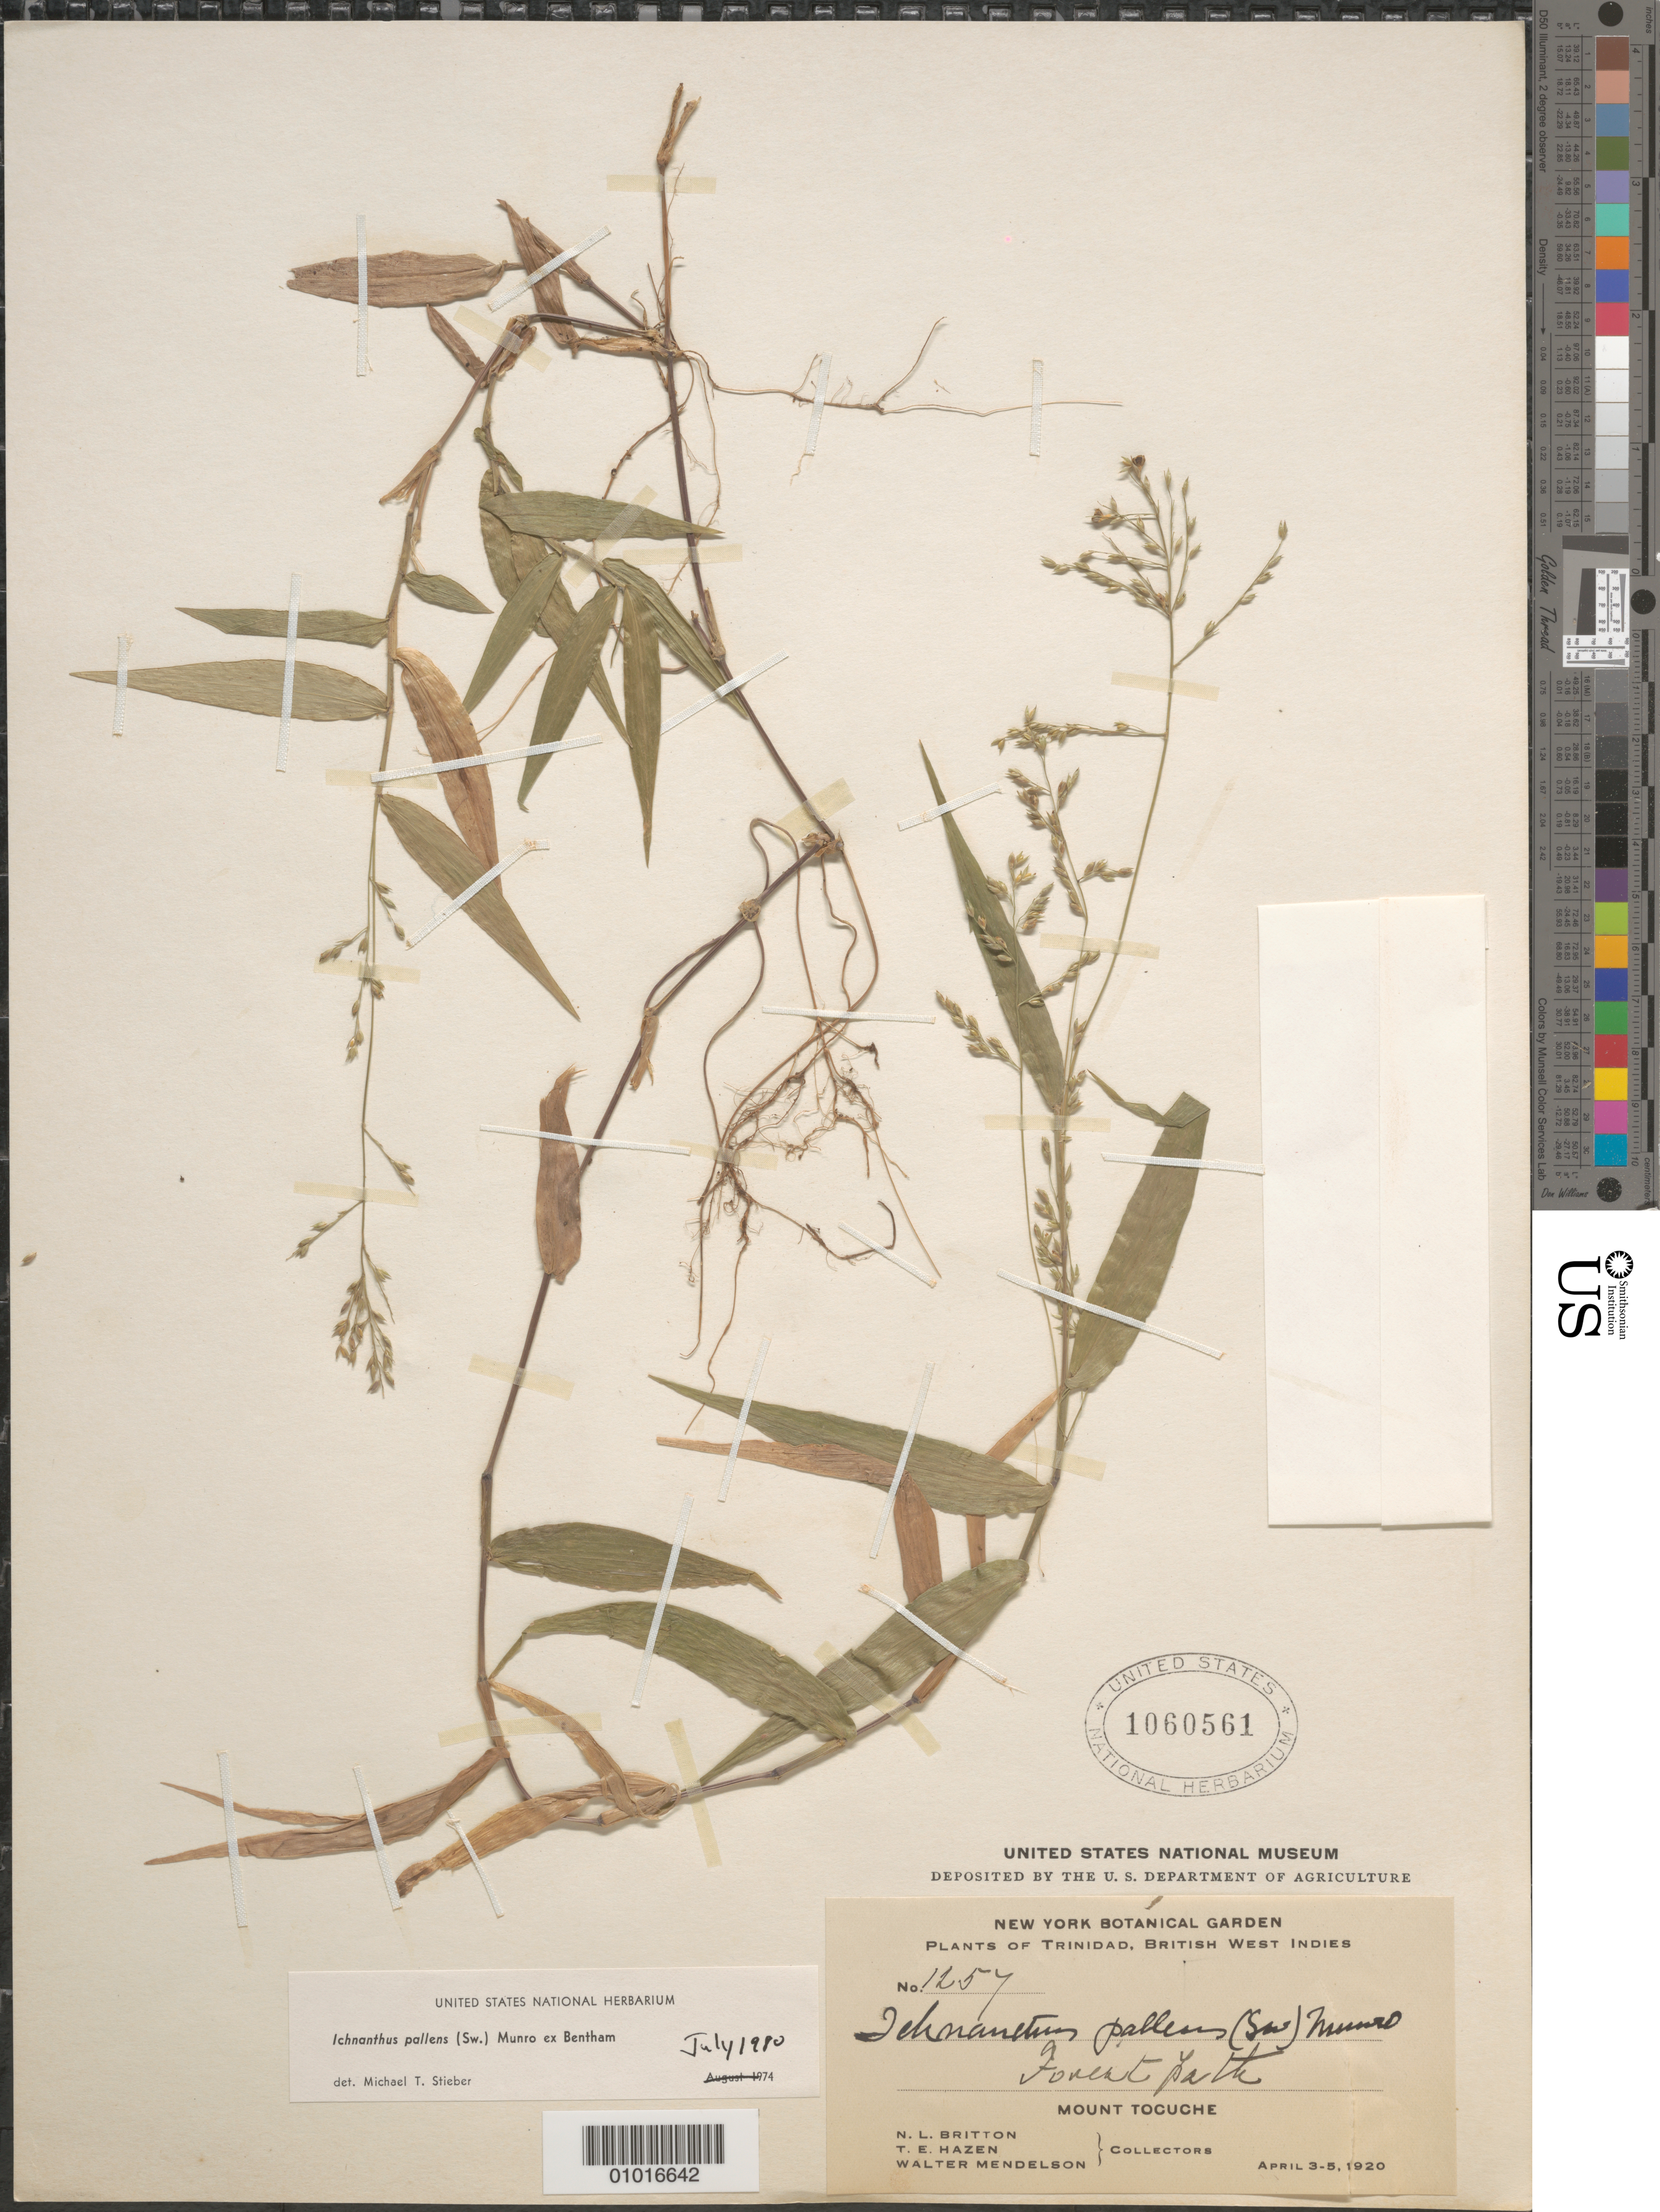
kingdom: Plantae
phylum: Tracheophyta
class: Liliopsida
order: Poales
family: Poaceae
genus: Ichnanthus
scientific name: Ichnanthus pallens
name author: (Sw.) Munro ex Benth.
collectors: N. Britton, T. E. Hazen & W. Mendelson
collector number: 1257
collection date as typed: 03 Apr 1920 to 05 Apr 1920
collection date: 1920-04-03/1920-04-05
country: Trinidad and Tobago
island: Trinidad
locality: Mount Tocuche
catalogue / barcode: US 1060561